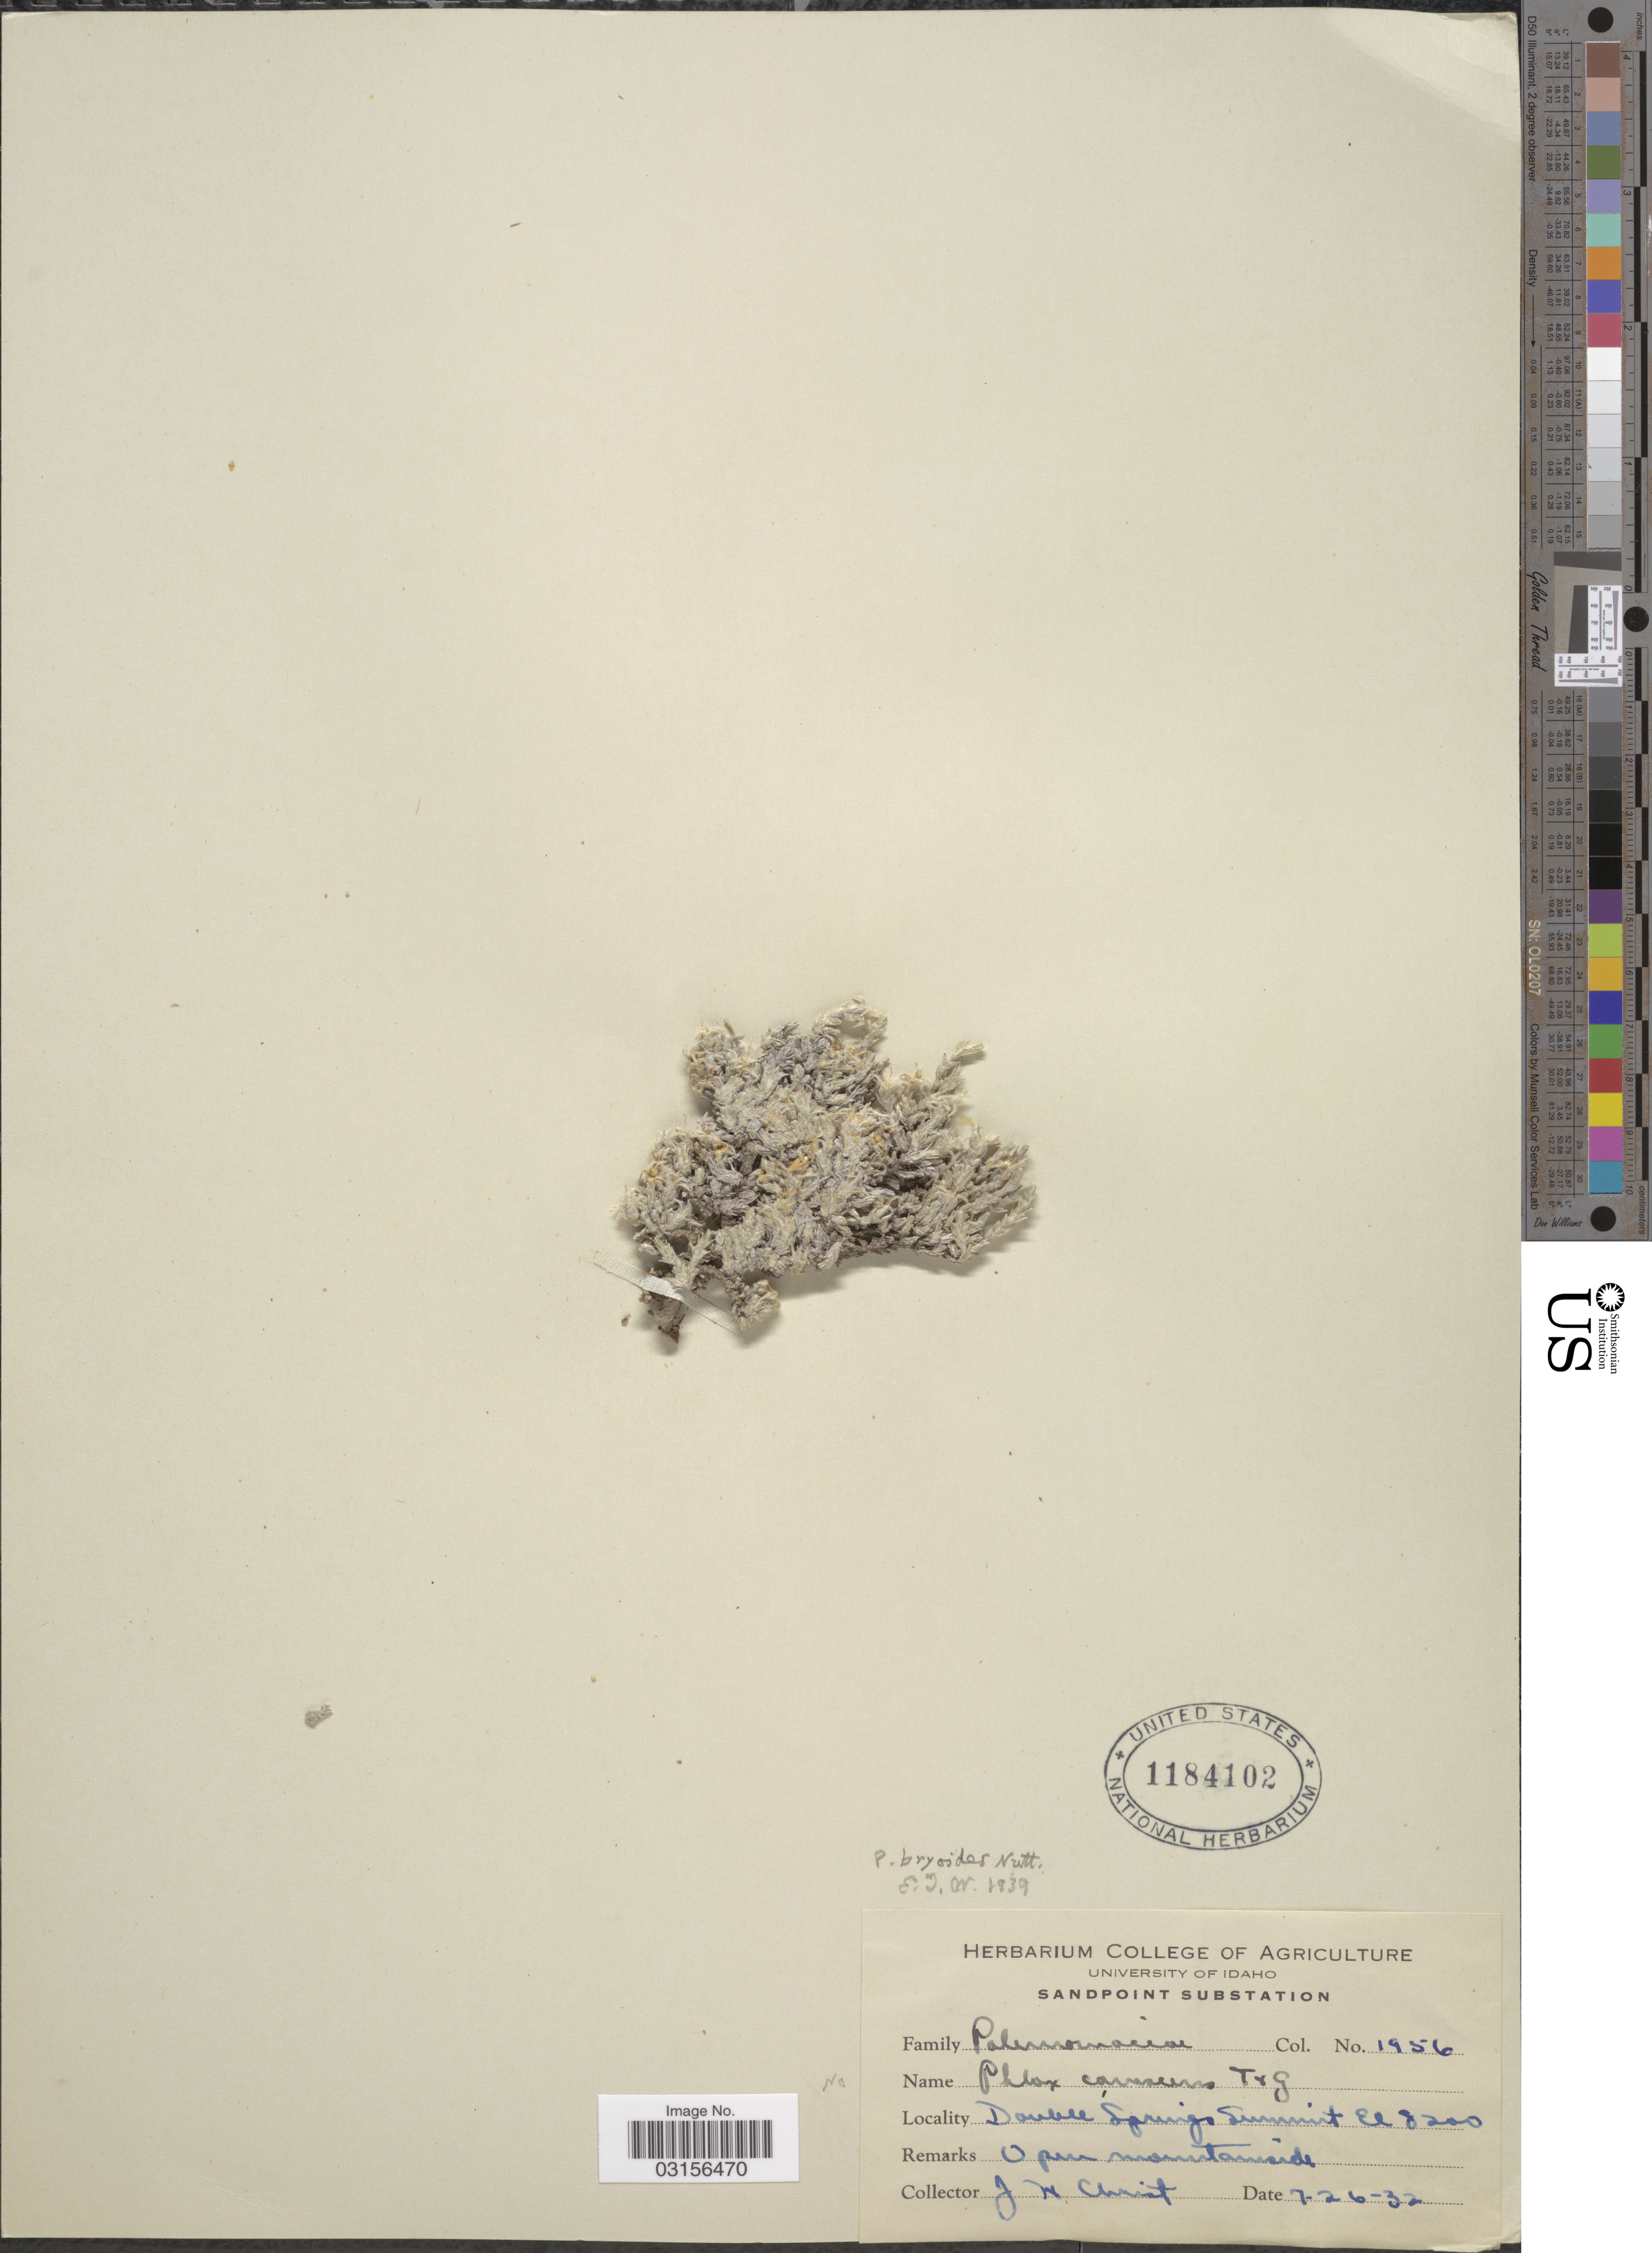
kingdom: Plantae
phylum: Tracheophyta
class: Magnoliopsida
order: Ericales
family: Polemoniaceae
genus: Phlox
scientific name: Phlox hoodii subsp. muscoides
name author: (Nutt.) Wherry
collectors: J. H. Christ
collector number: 1956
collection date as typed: Transcribed d/m/y: 26/7/32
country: United States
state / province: Idaho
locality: Double Springs Summit.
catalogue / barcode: US 1184102